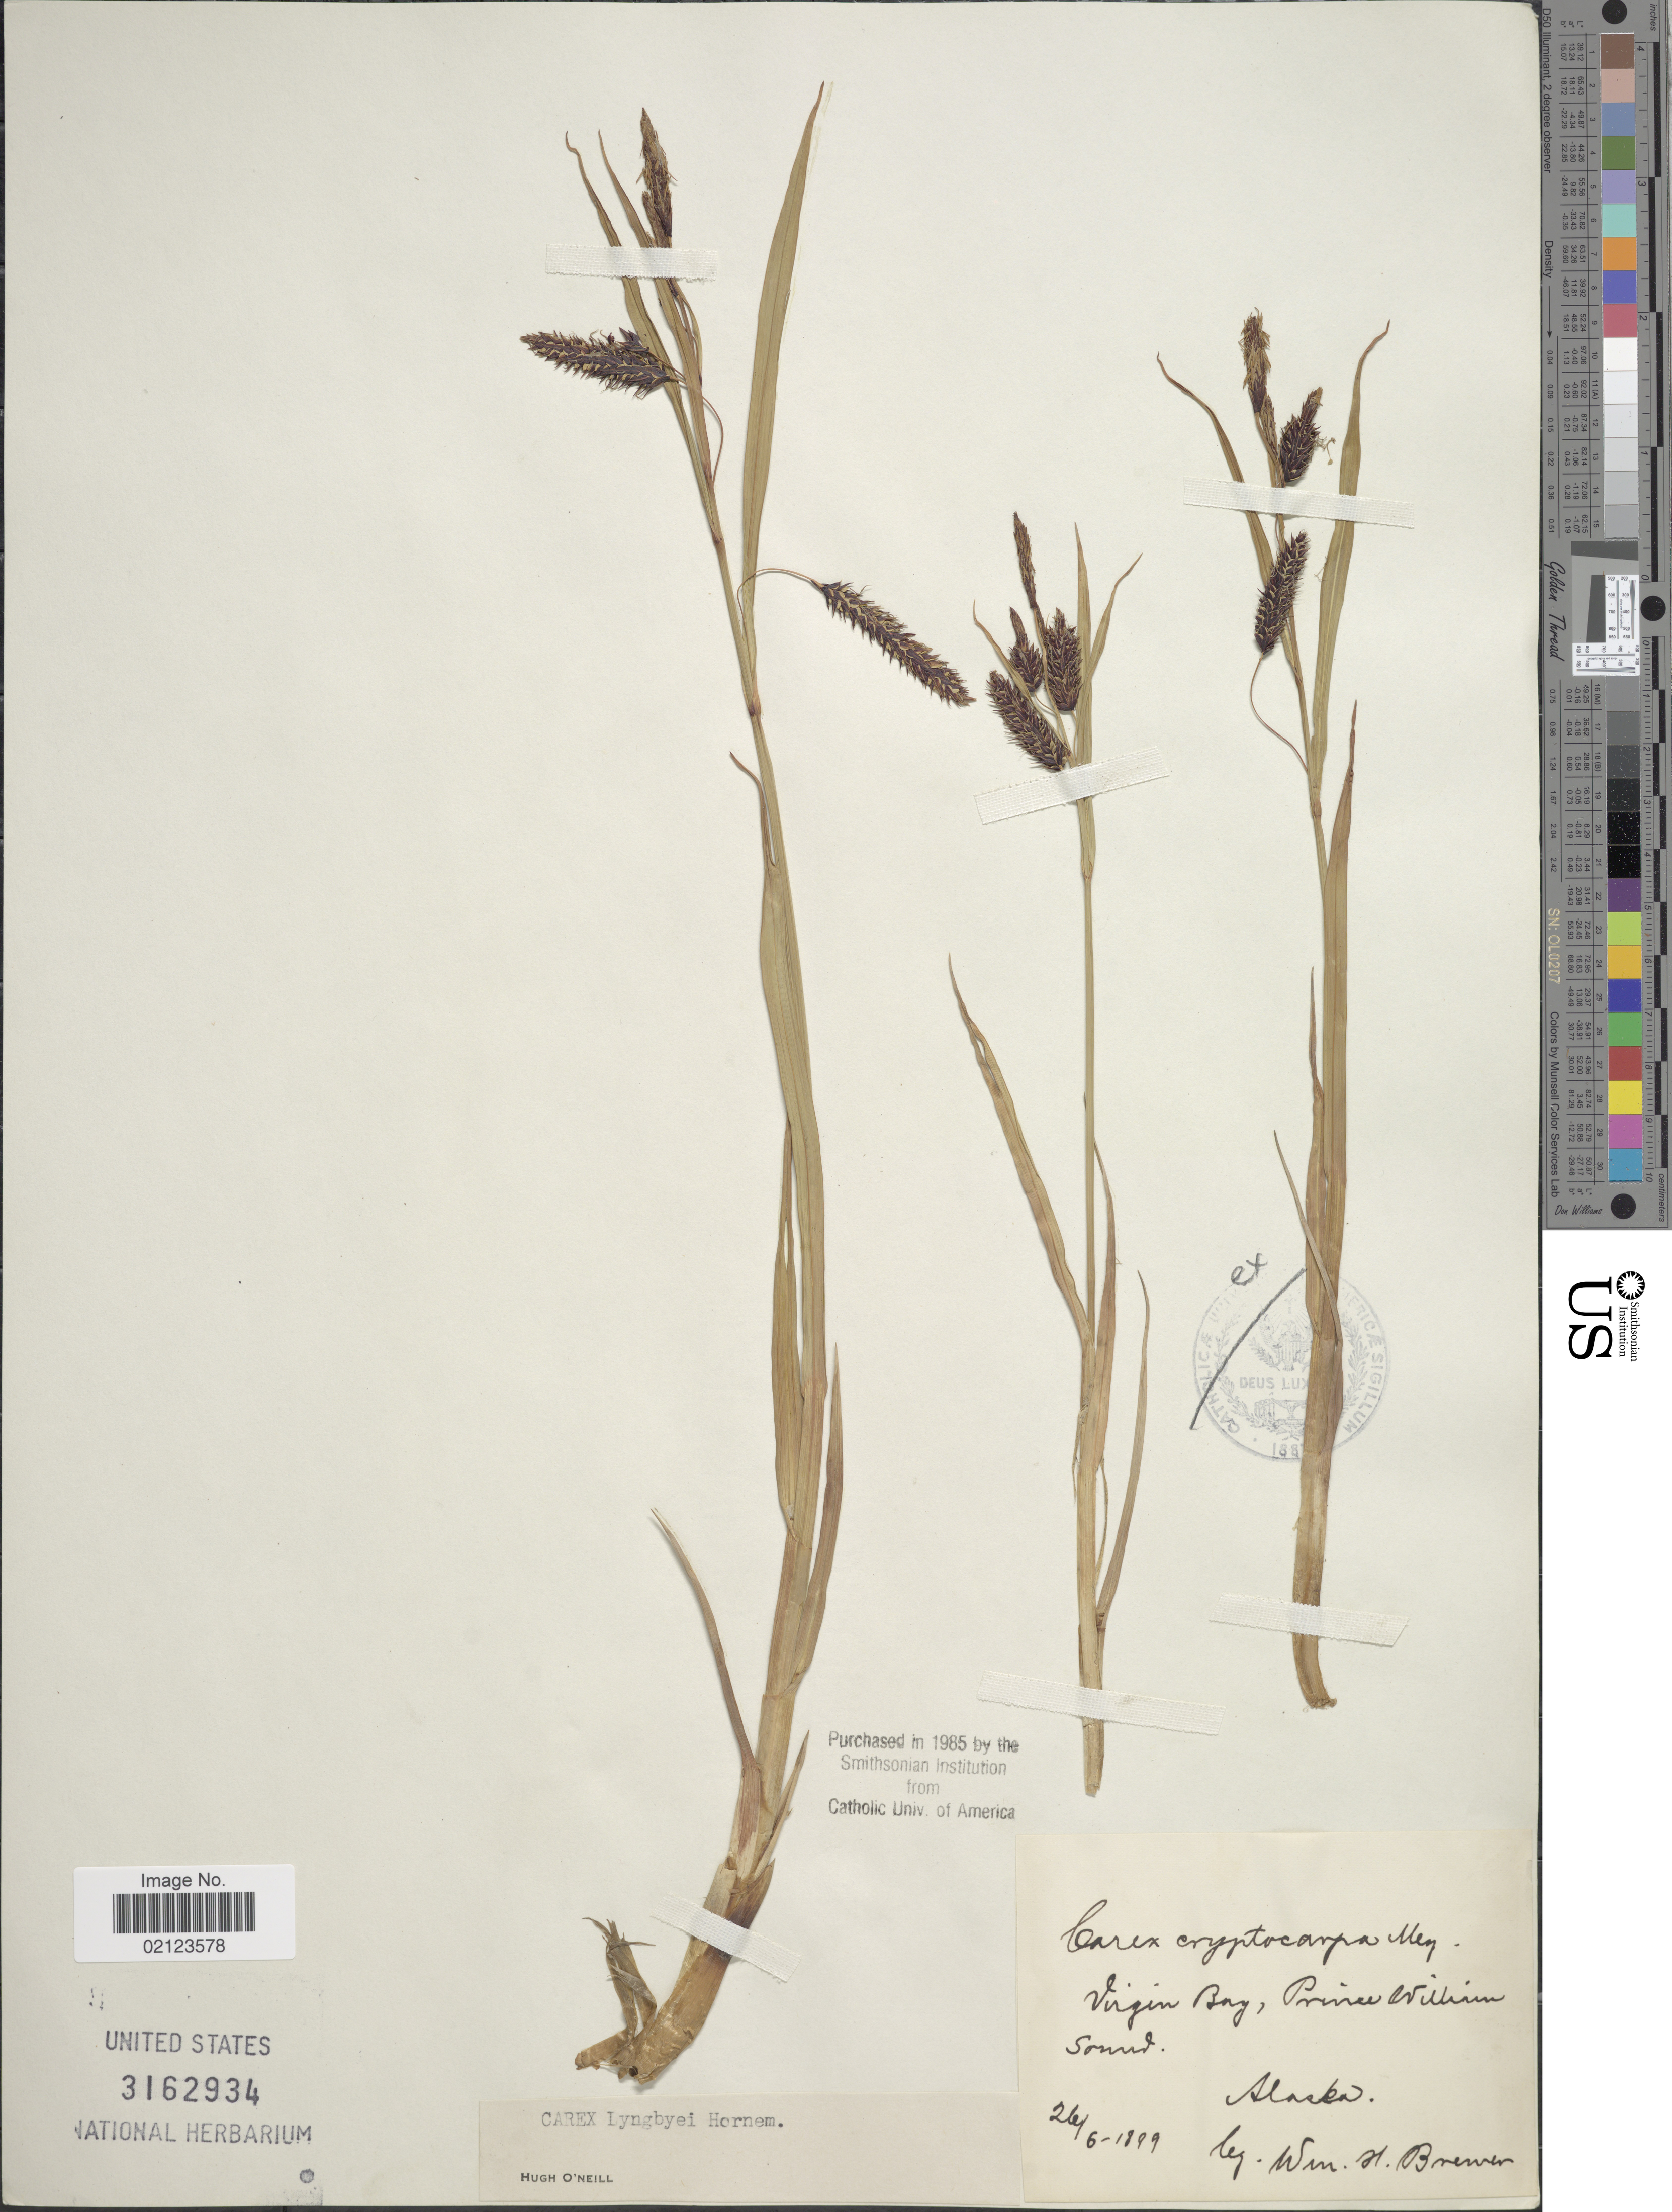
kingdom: Plantae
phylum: Tracheophyta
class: Liliopsida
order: Poales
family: Cyperaceae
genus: Carex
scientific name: Carex lyngbyei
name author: Hornem.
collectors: W. H. Brewer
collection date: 1899-06-26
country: United States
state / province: Alaska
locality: Virgin Bay, Prince William Sound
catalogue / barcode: US 3162934